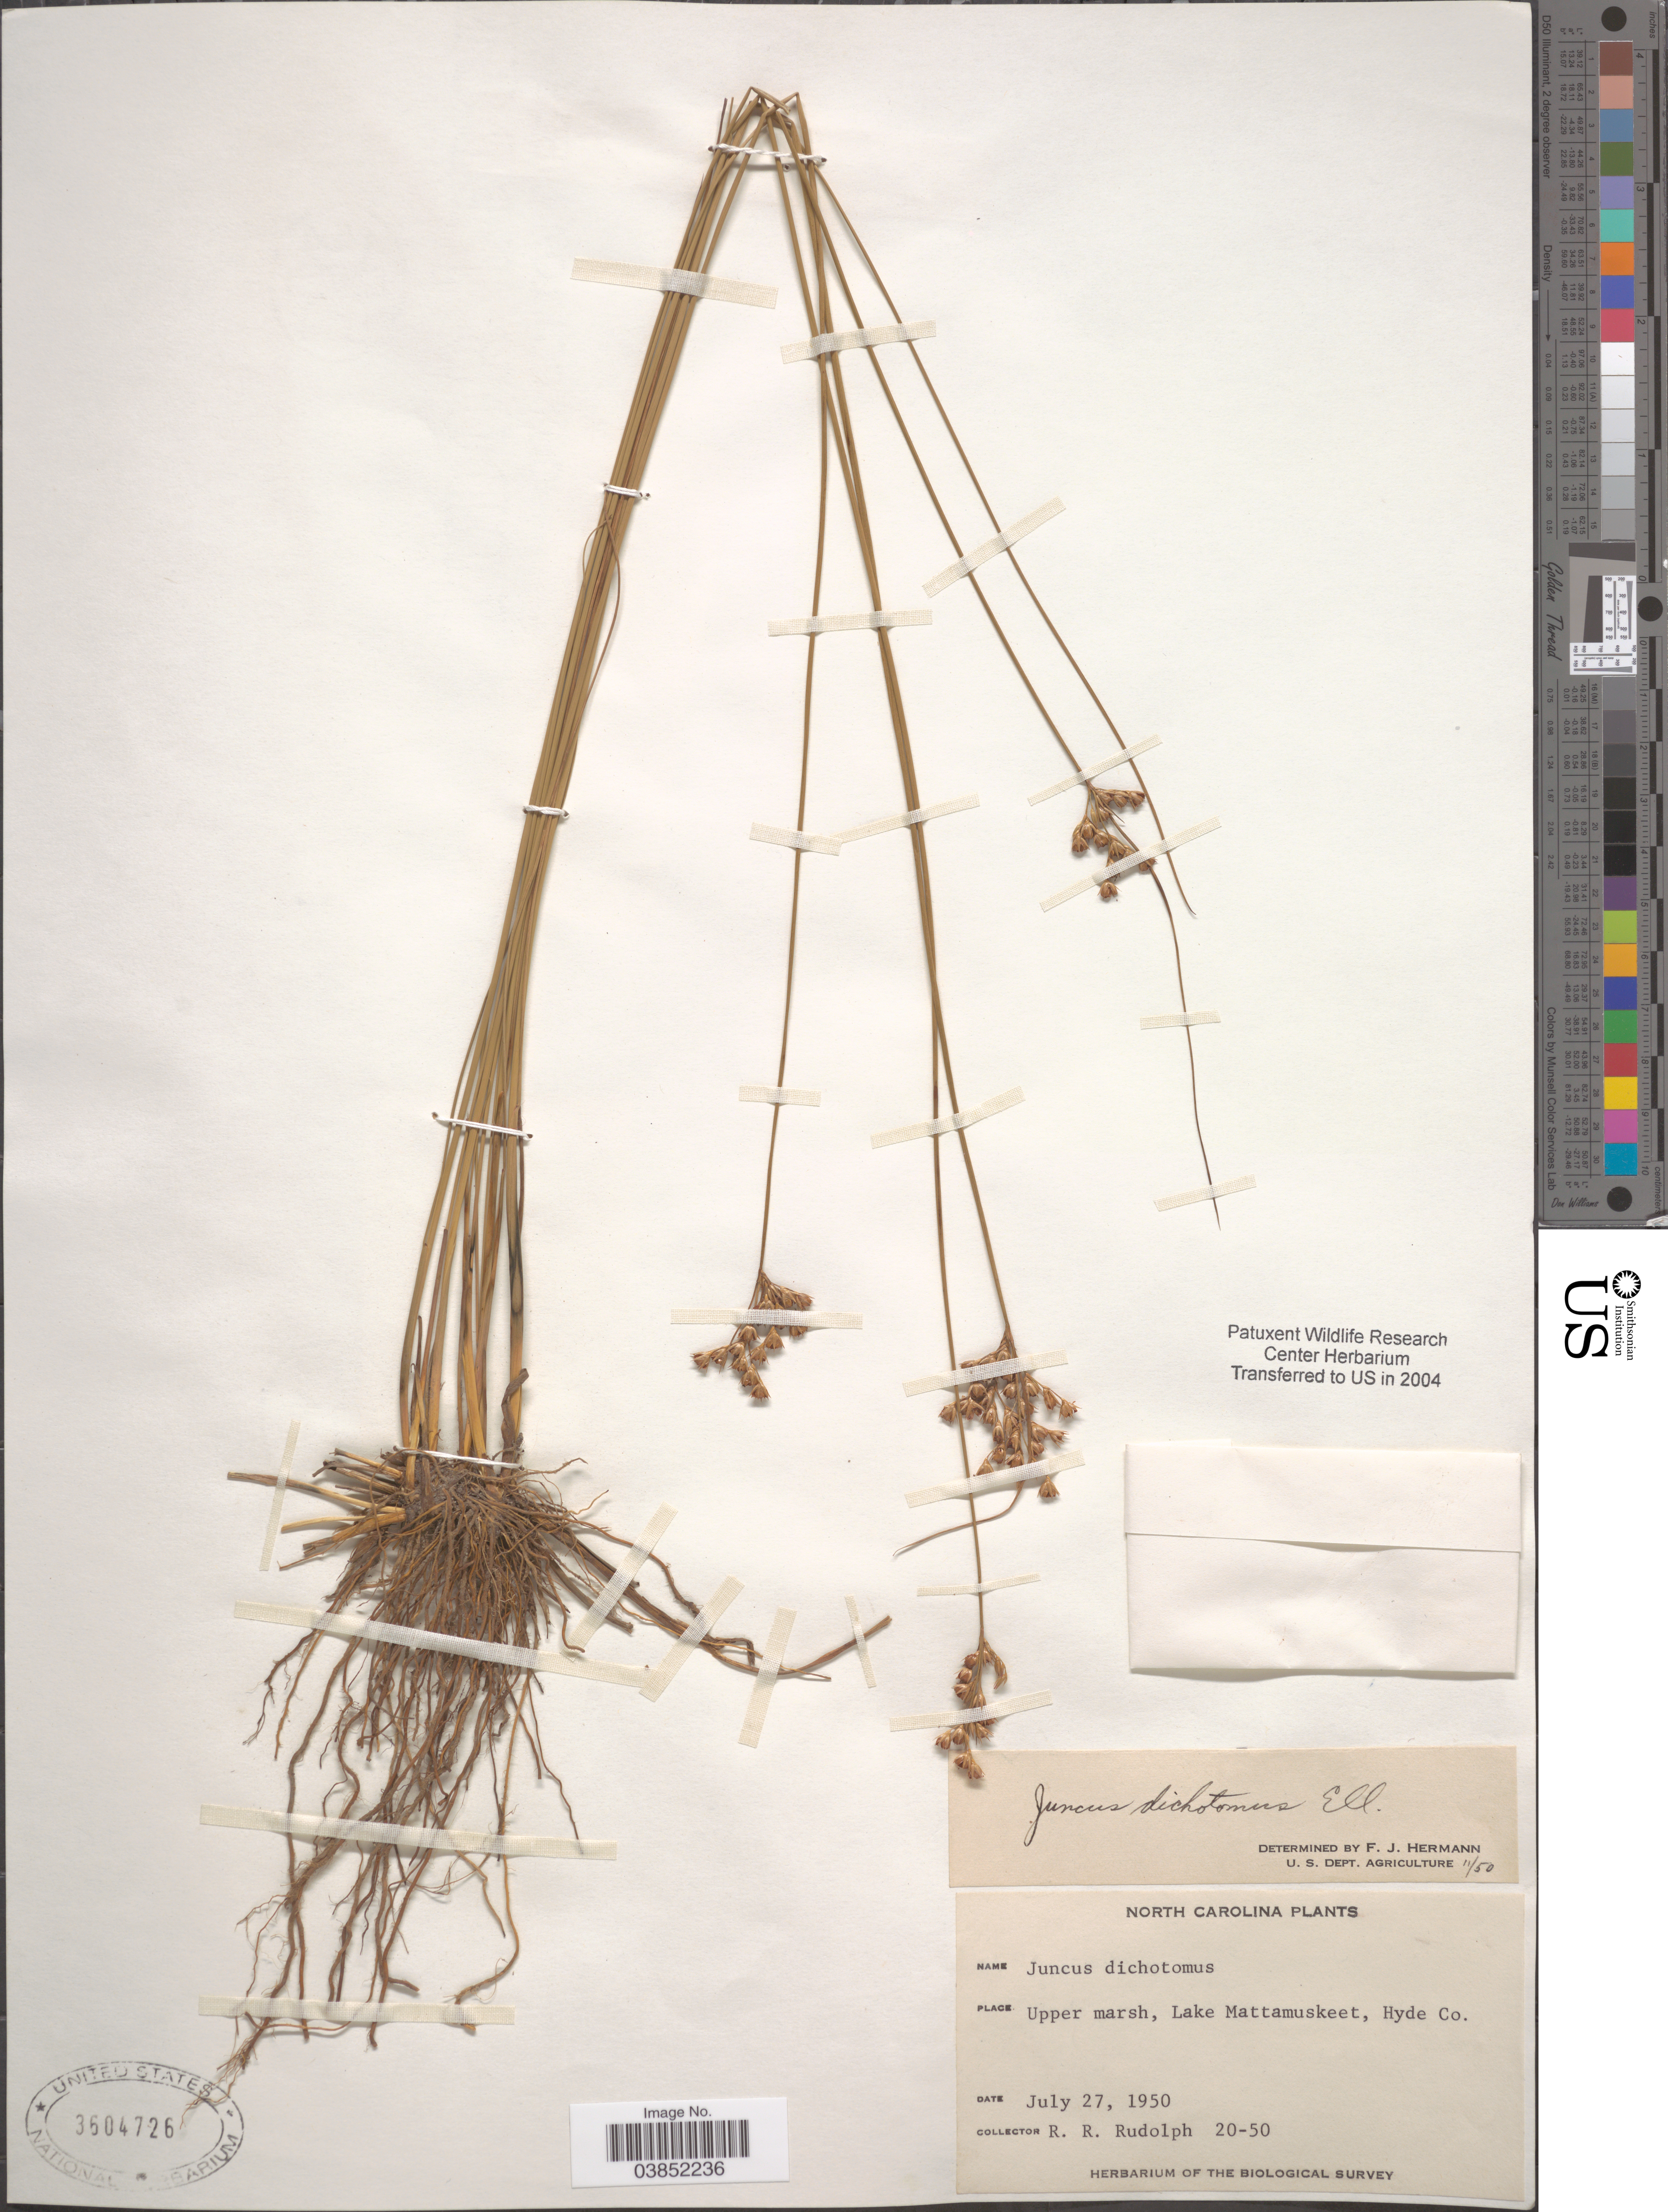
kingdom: Plantae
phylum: Tracheophyta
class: Liliopsida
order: Poales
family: Juncaceae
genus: Juncus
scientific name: Juncus dichotomus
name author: Elliott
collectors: R. Rudolph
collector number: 20-50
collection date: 1950-07-27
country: United States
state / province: North Carolina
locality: Upper marsh, Lake Mattamuskeet, Hyde Co.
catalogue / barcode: US 3604726